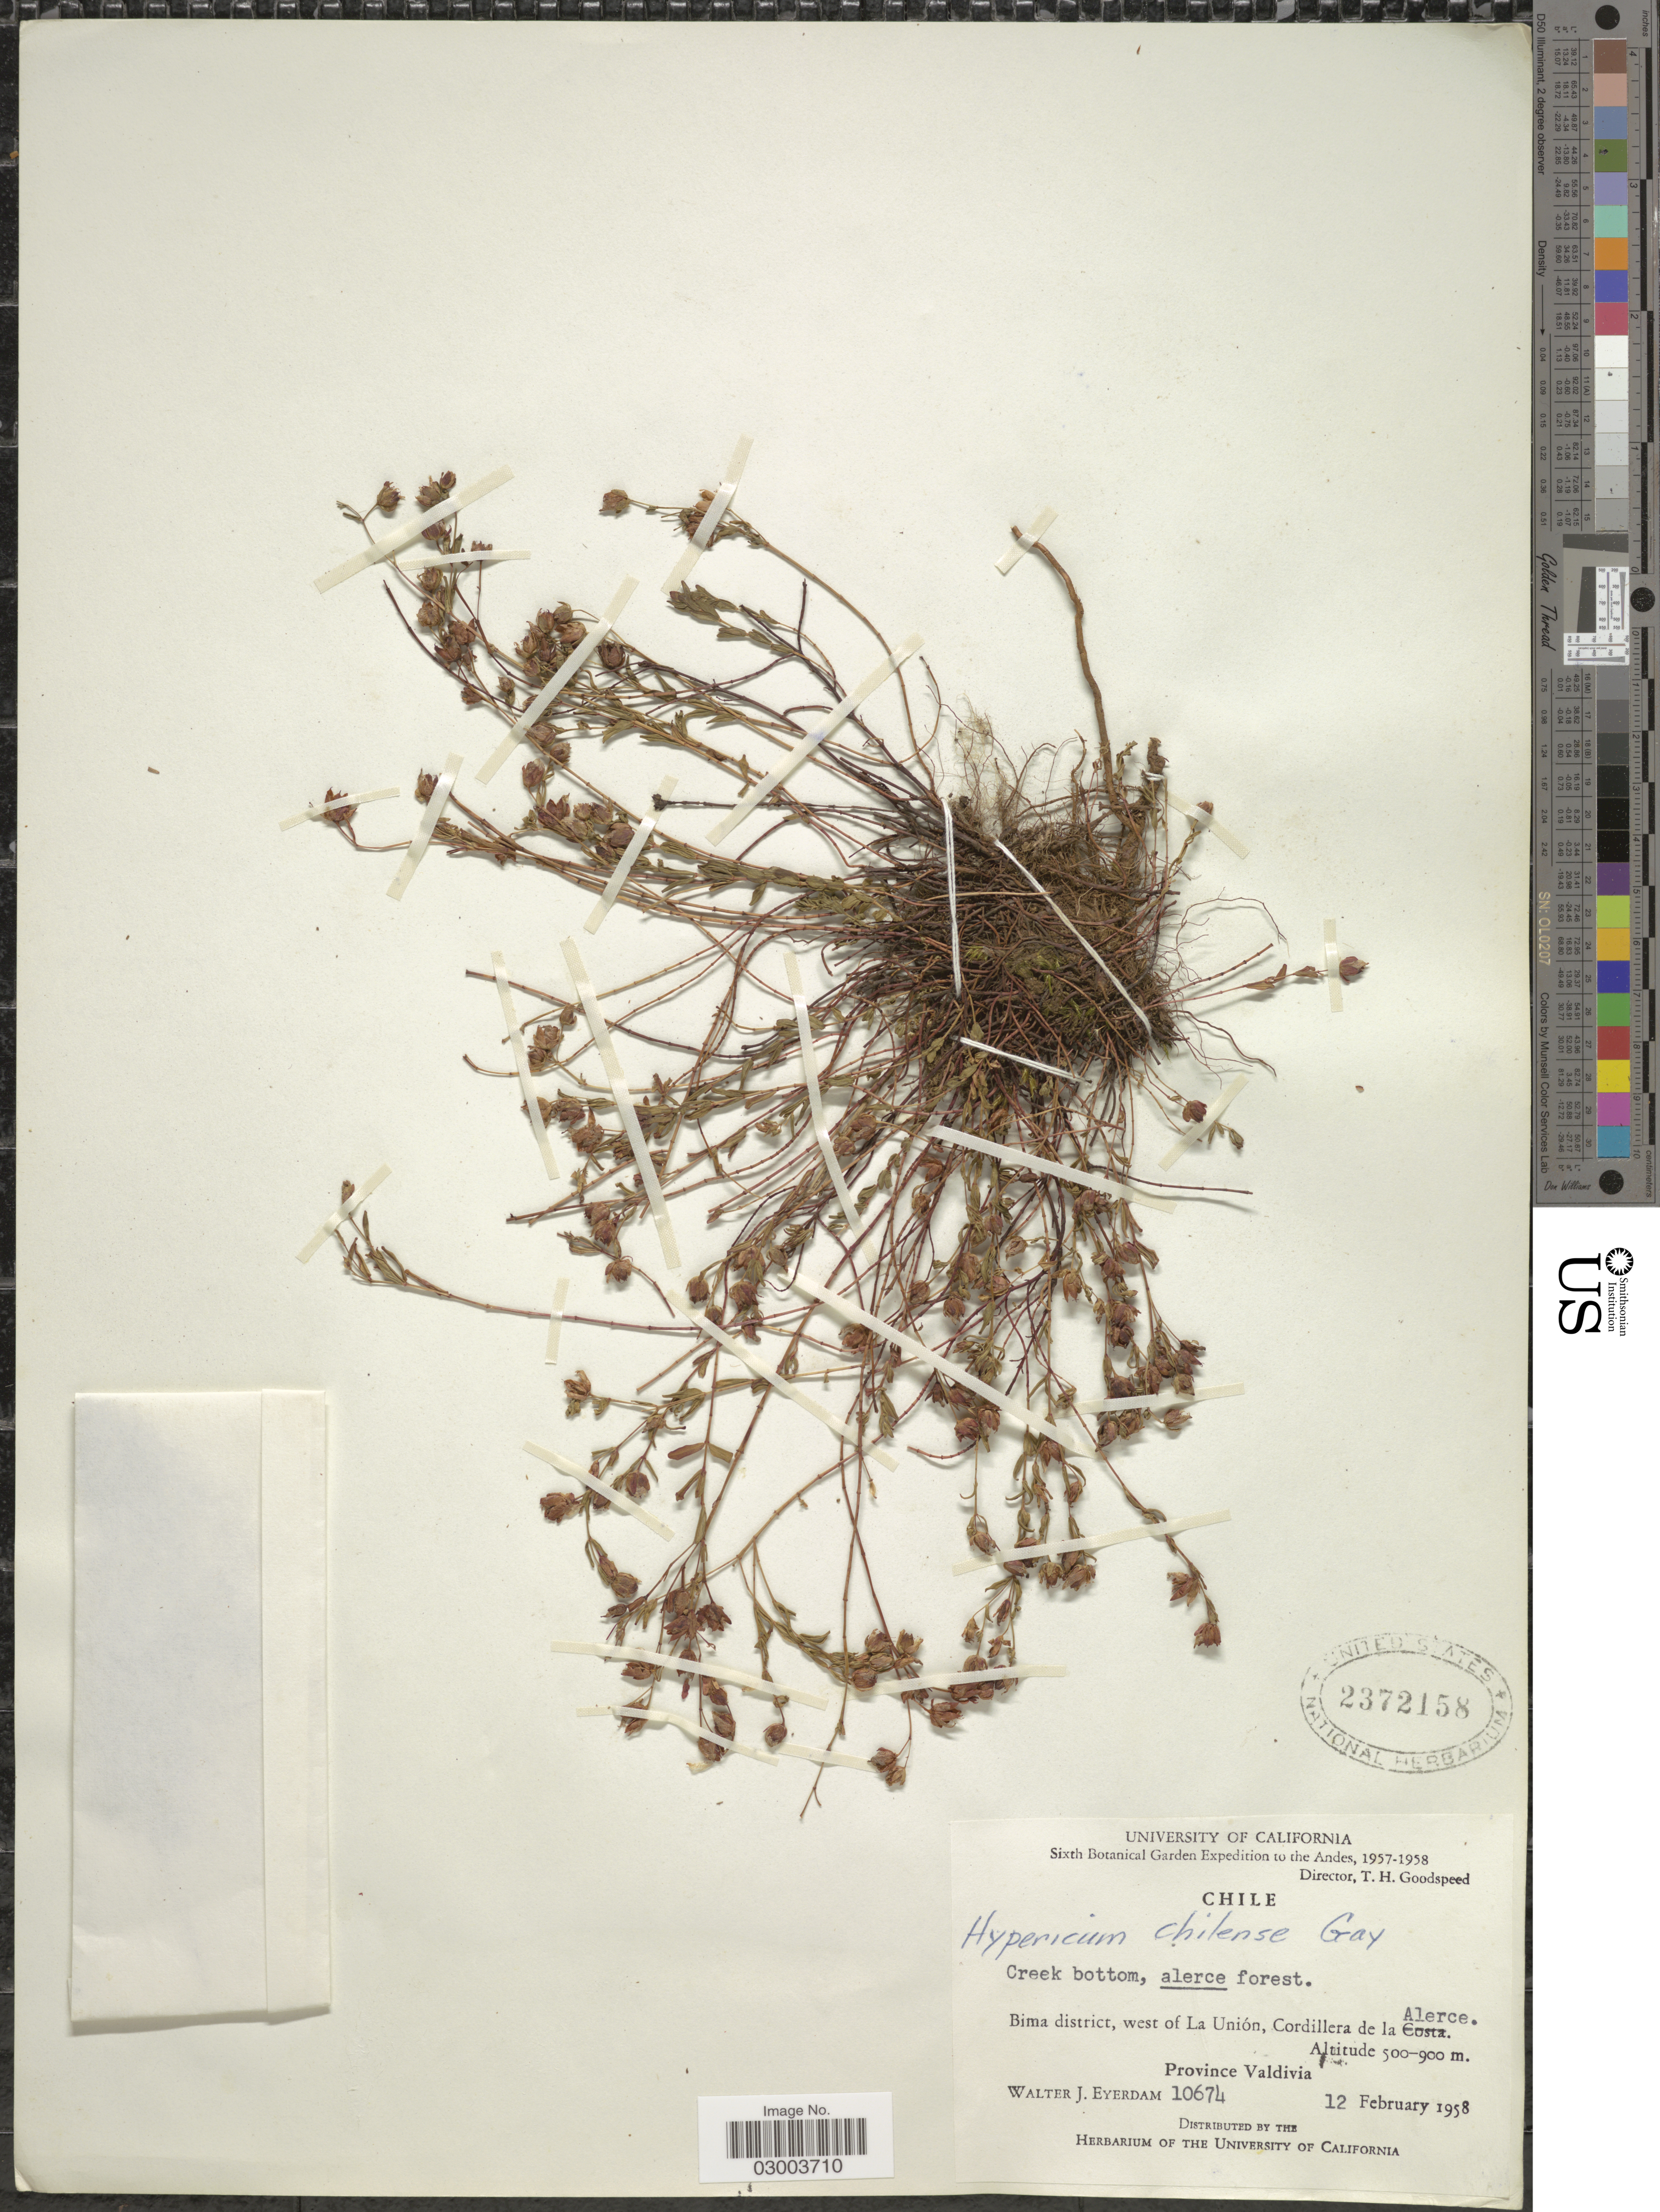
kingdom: Plantae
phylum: Tracheophyta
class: Magnoliopsida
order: Malpighiales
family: Hypericaceae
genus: Hypericum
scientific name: Hypericum caespitosum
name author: Cham. & Schltdl.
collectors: W. J. Eyerdam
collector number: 10647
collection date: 1958-02-12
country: Chile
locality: The Andes, Bima district, west of La Unión, Cordillera de la Alerce. Province Valdivia.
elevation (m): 500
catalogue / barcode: US 2372158